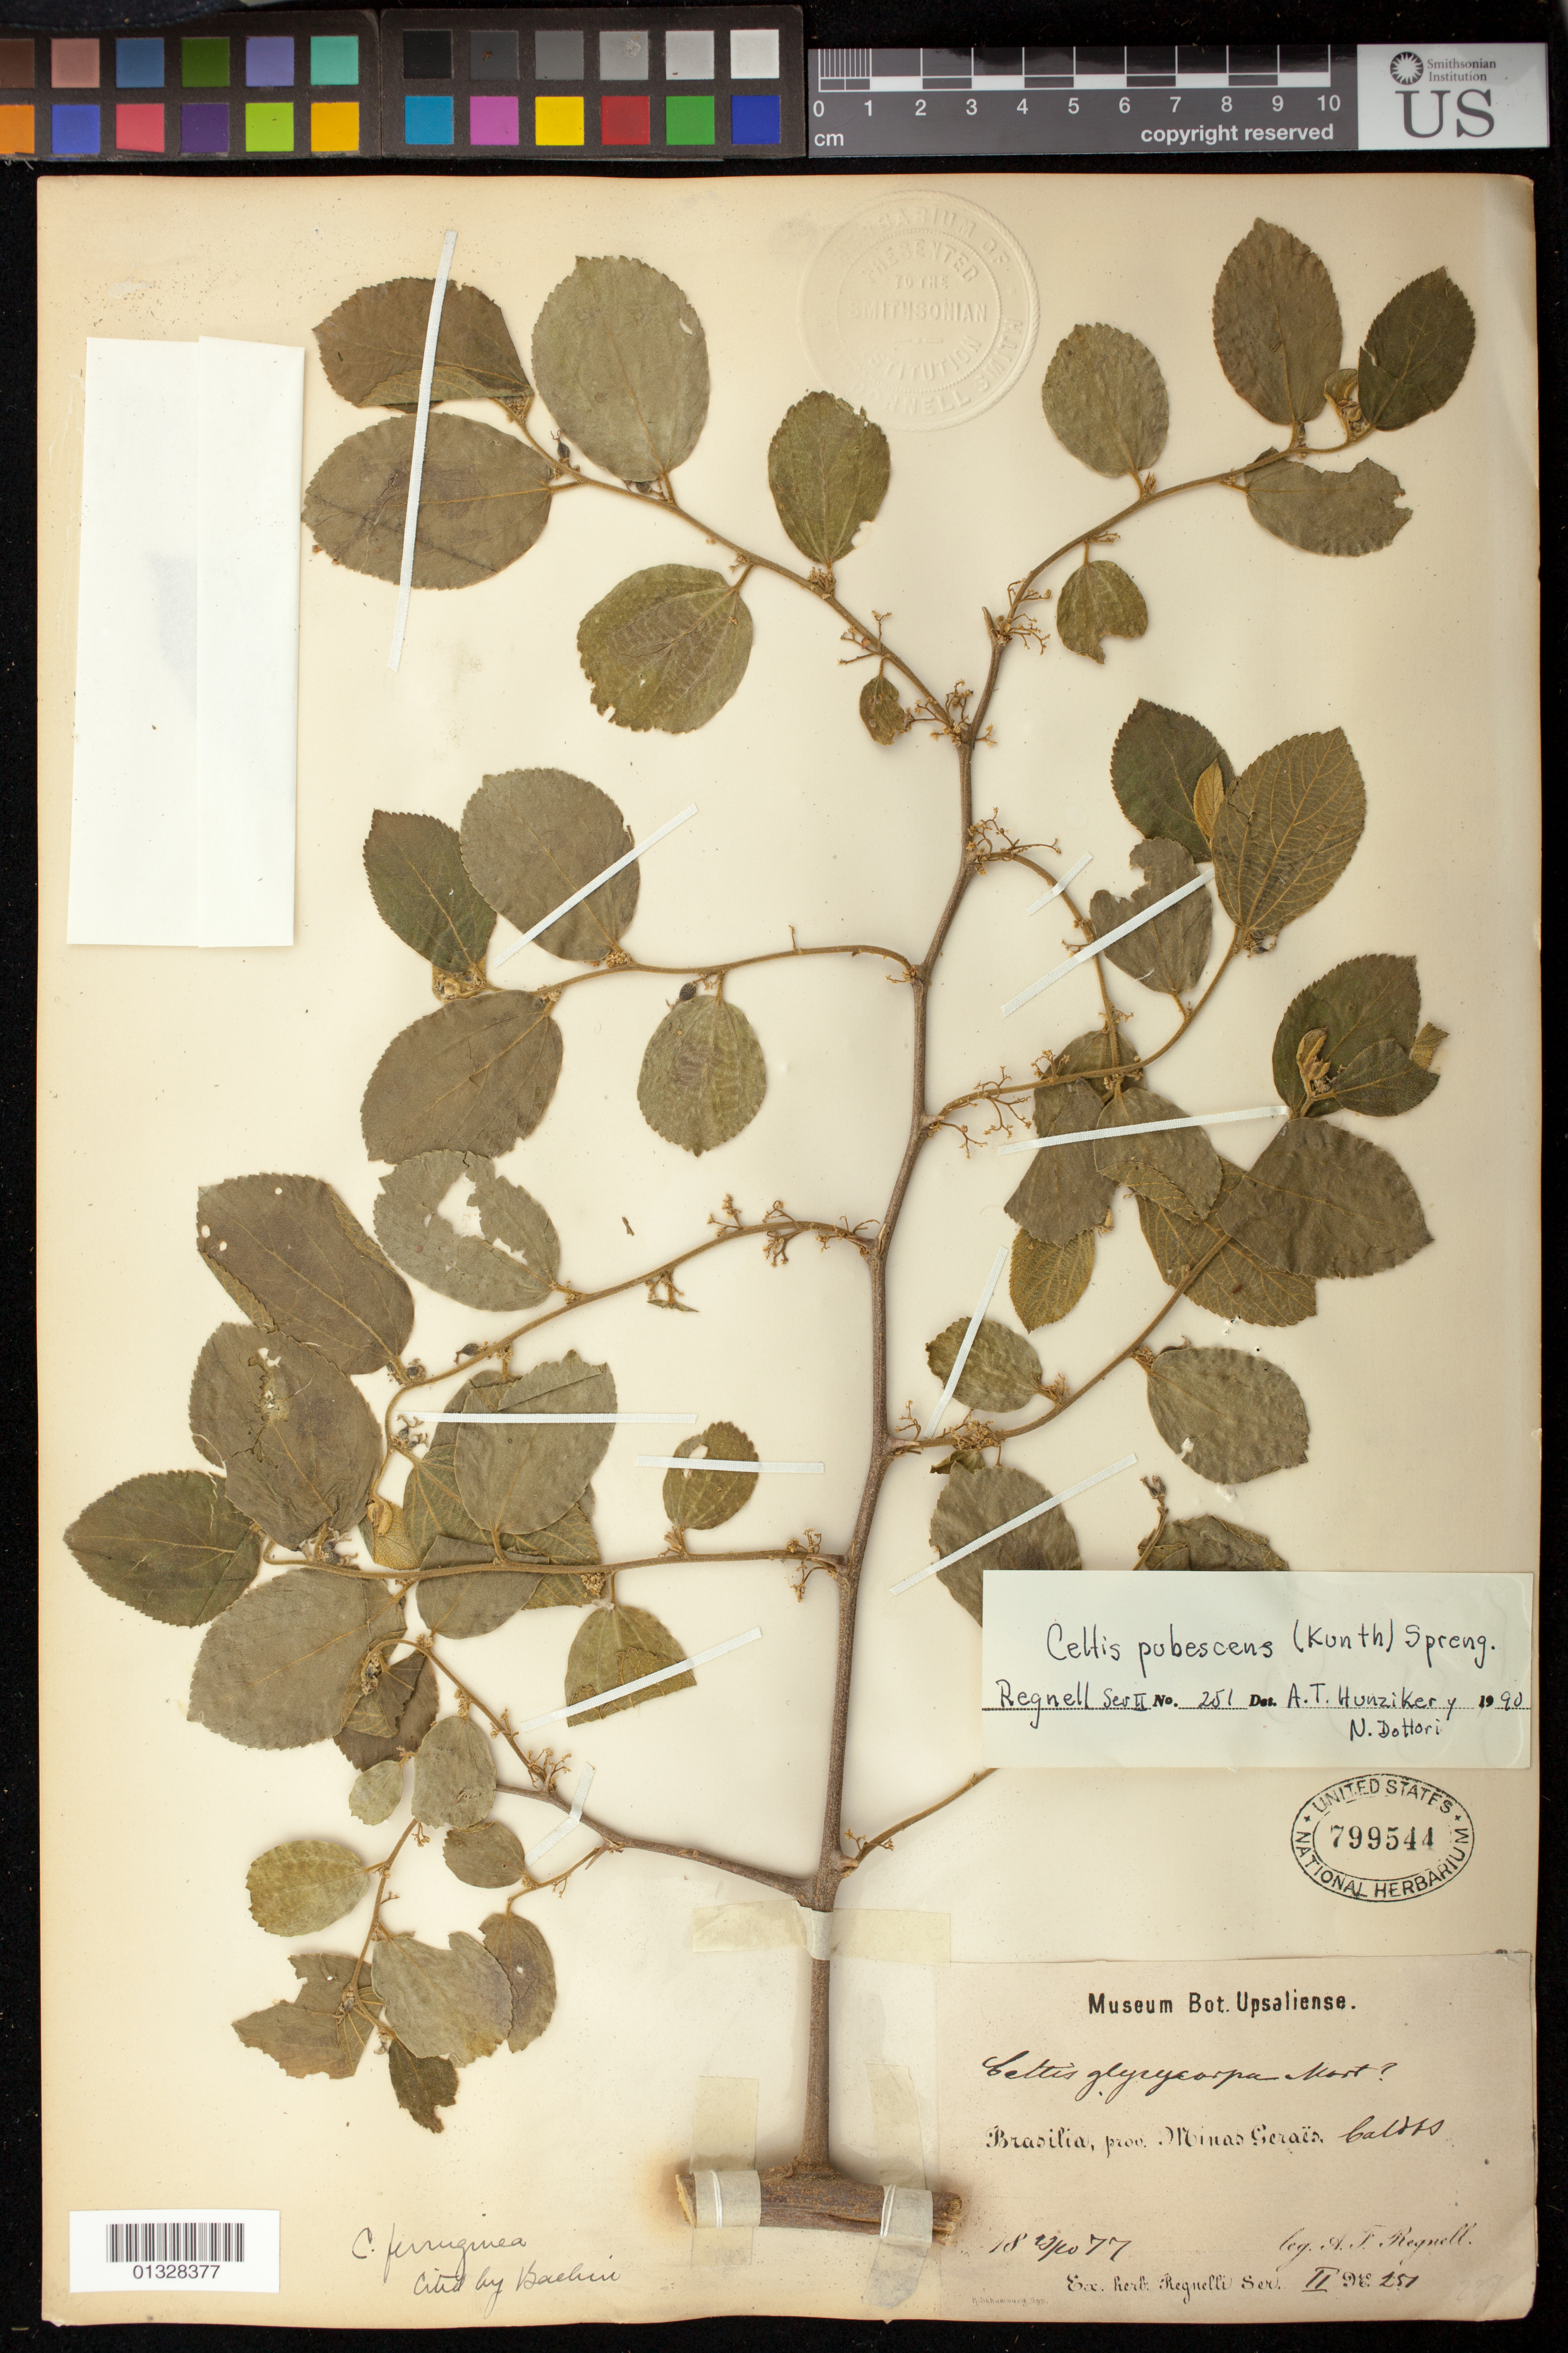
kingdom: Plantae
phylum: Tracheophyta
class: Magnoliopsida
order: Rosales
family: Cannabaceae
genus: Celtis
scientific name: Celtis pubescens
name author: (Kunth) Spreng.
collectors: A. F. Regnell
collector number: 251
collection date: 1877-10-20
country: Brazil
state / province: Minas Gerais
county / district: Caldas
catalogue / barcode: US 799544